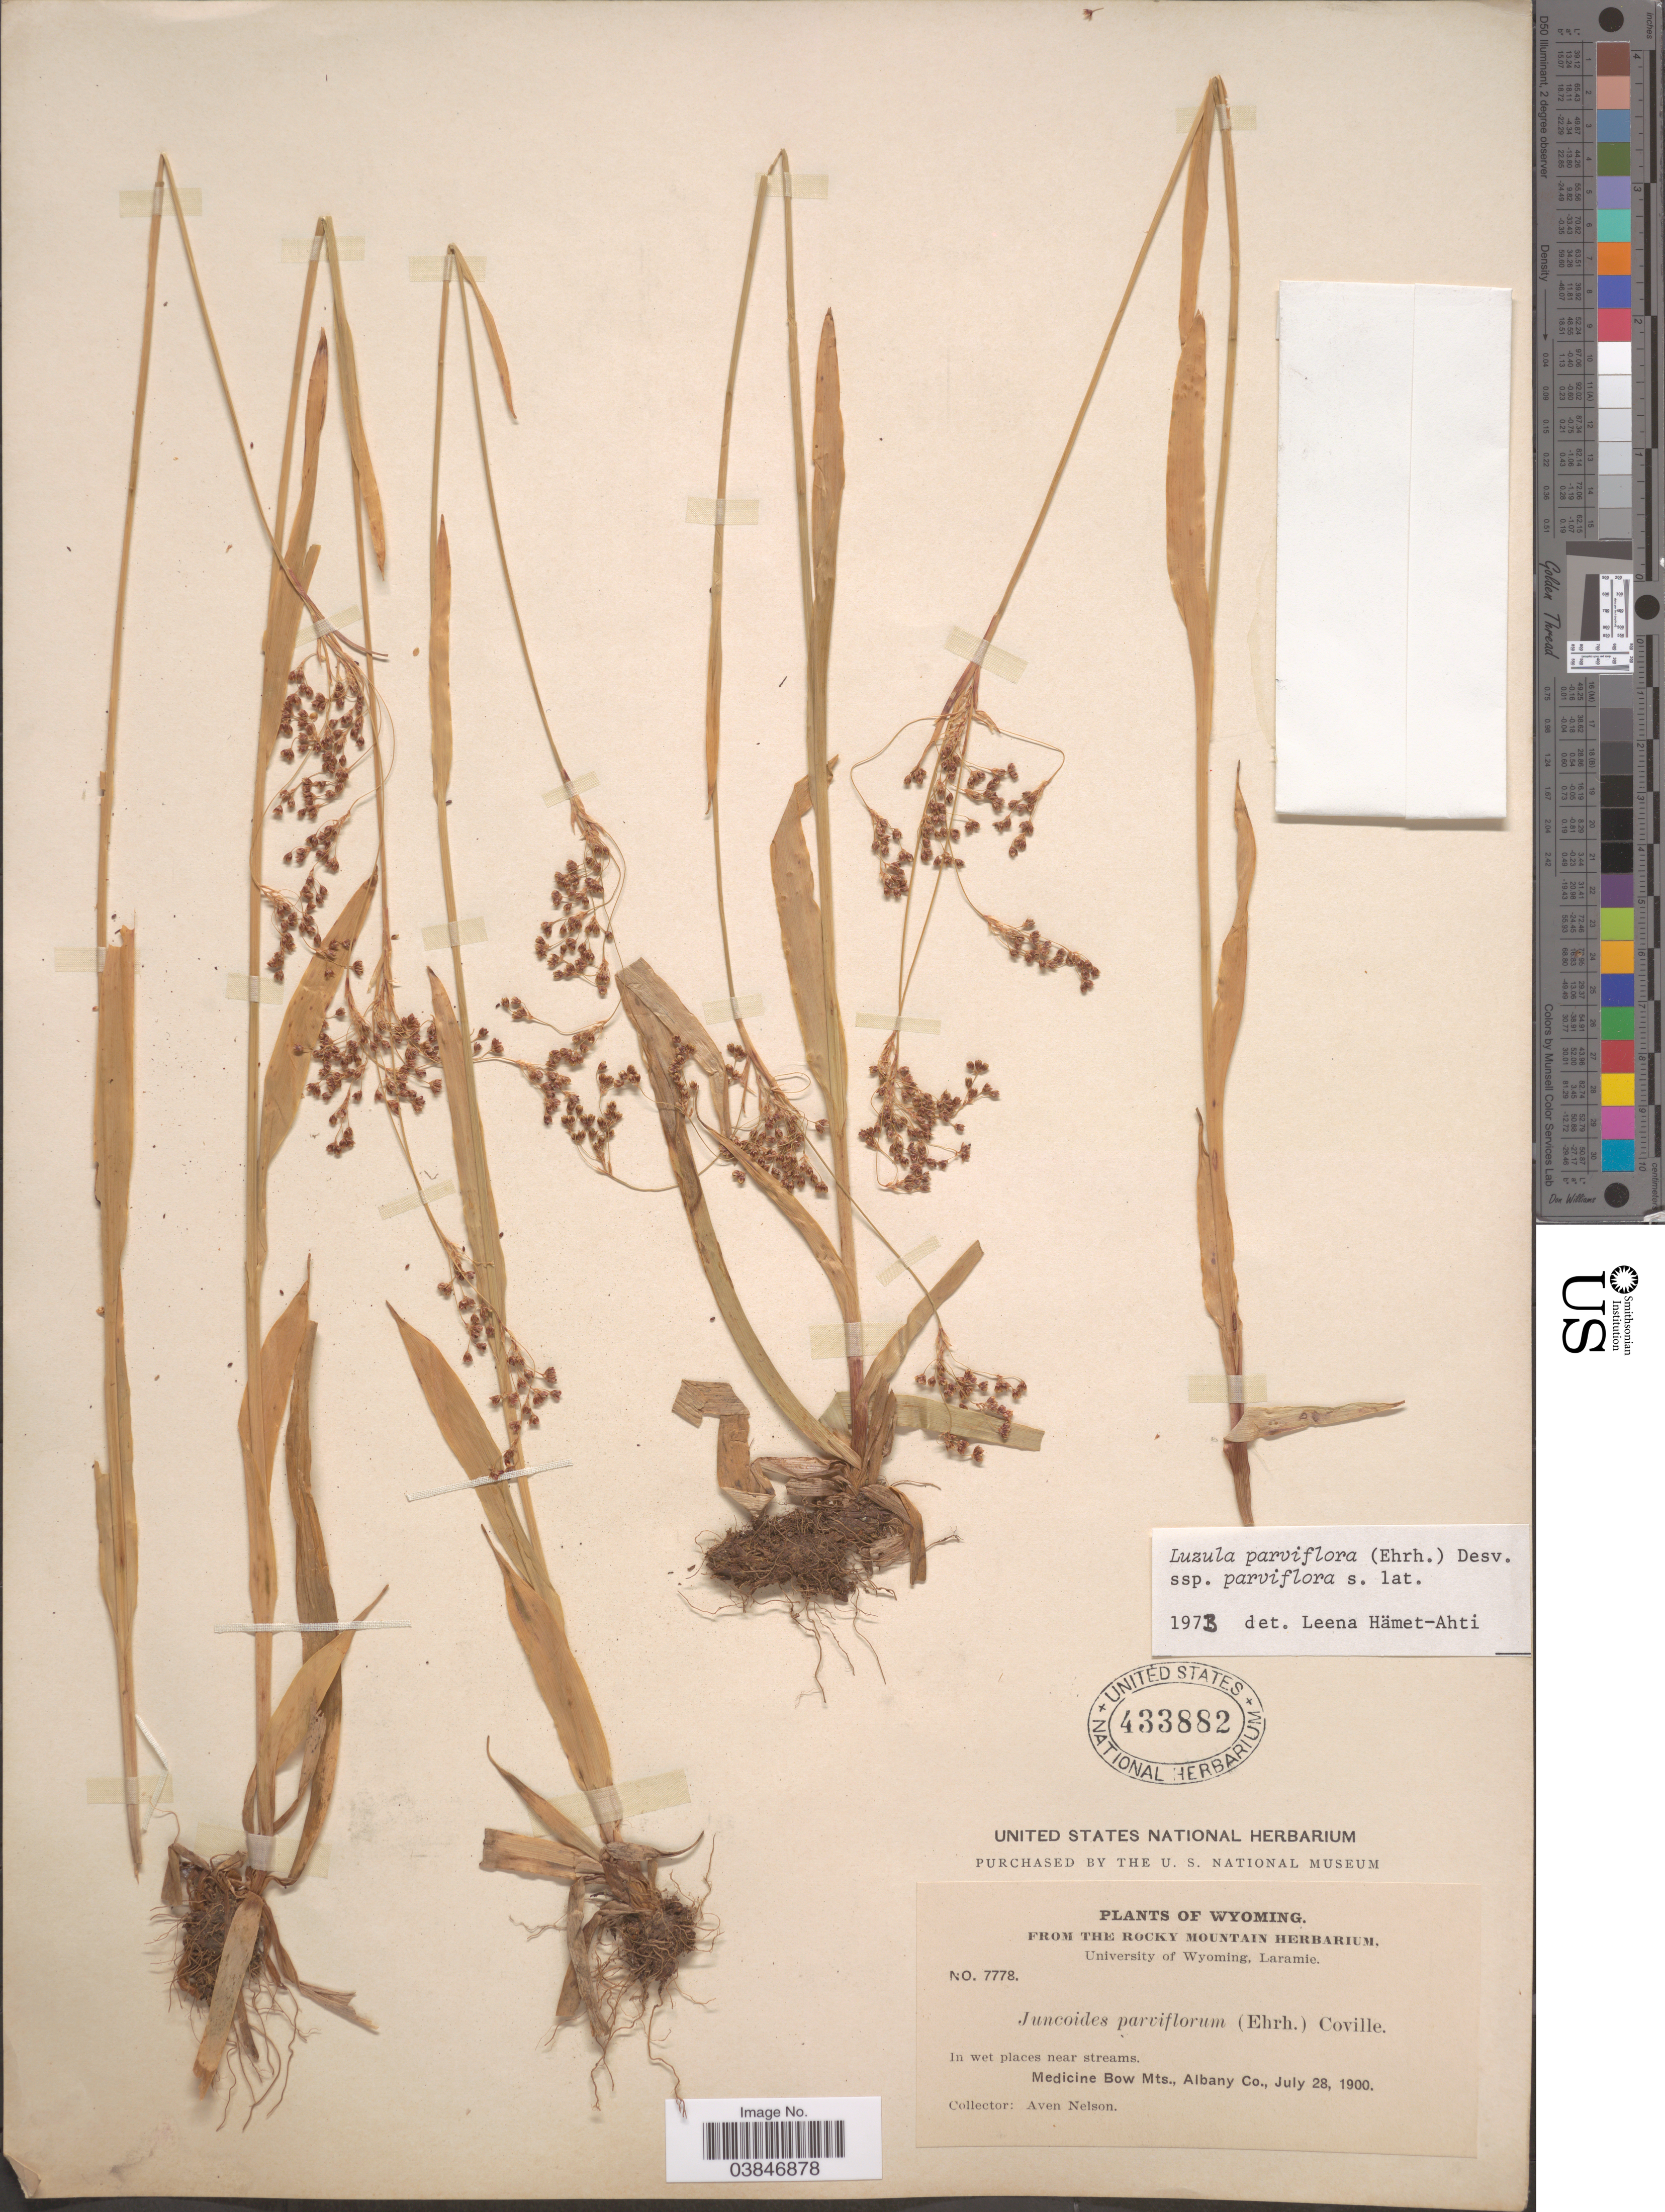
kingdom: Plantae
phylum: Tracheophyta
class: Liliopsida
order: Poales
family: Juncaceae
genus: Luzula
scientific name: Luzula parviflora subsp. parviflora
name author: (Ehrh.) Desv.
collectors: A. Nelson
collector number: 7778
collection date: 1900-07-28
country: United States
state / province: Wyoming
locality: Medicine Bow Mts., Albany Co.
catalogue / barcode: US 433882